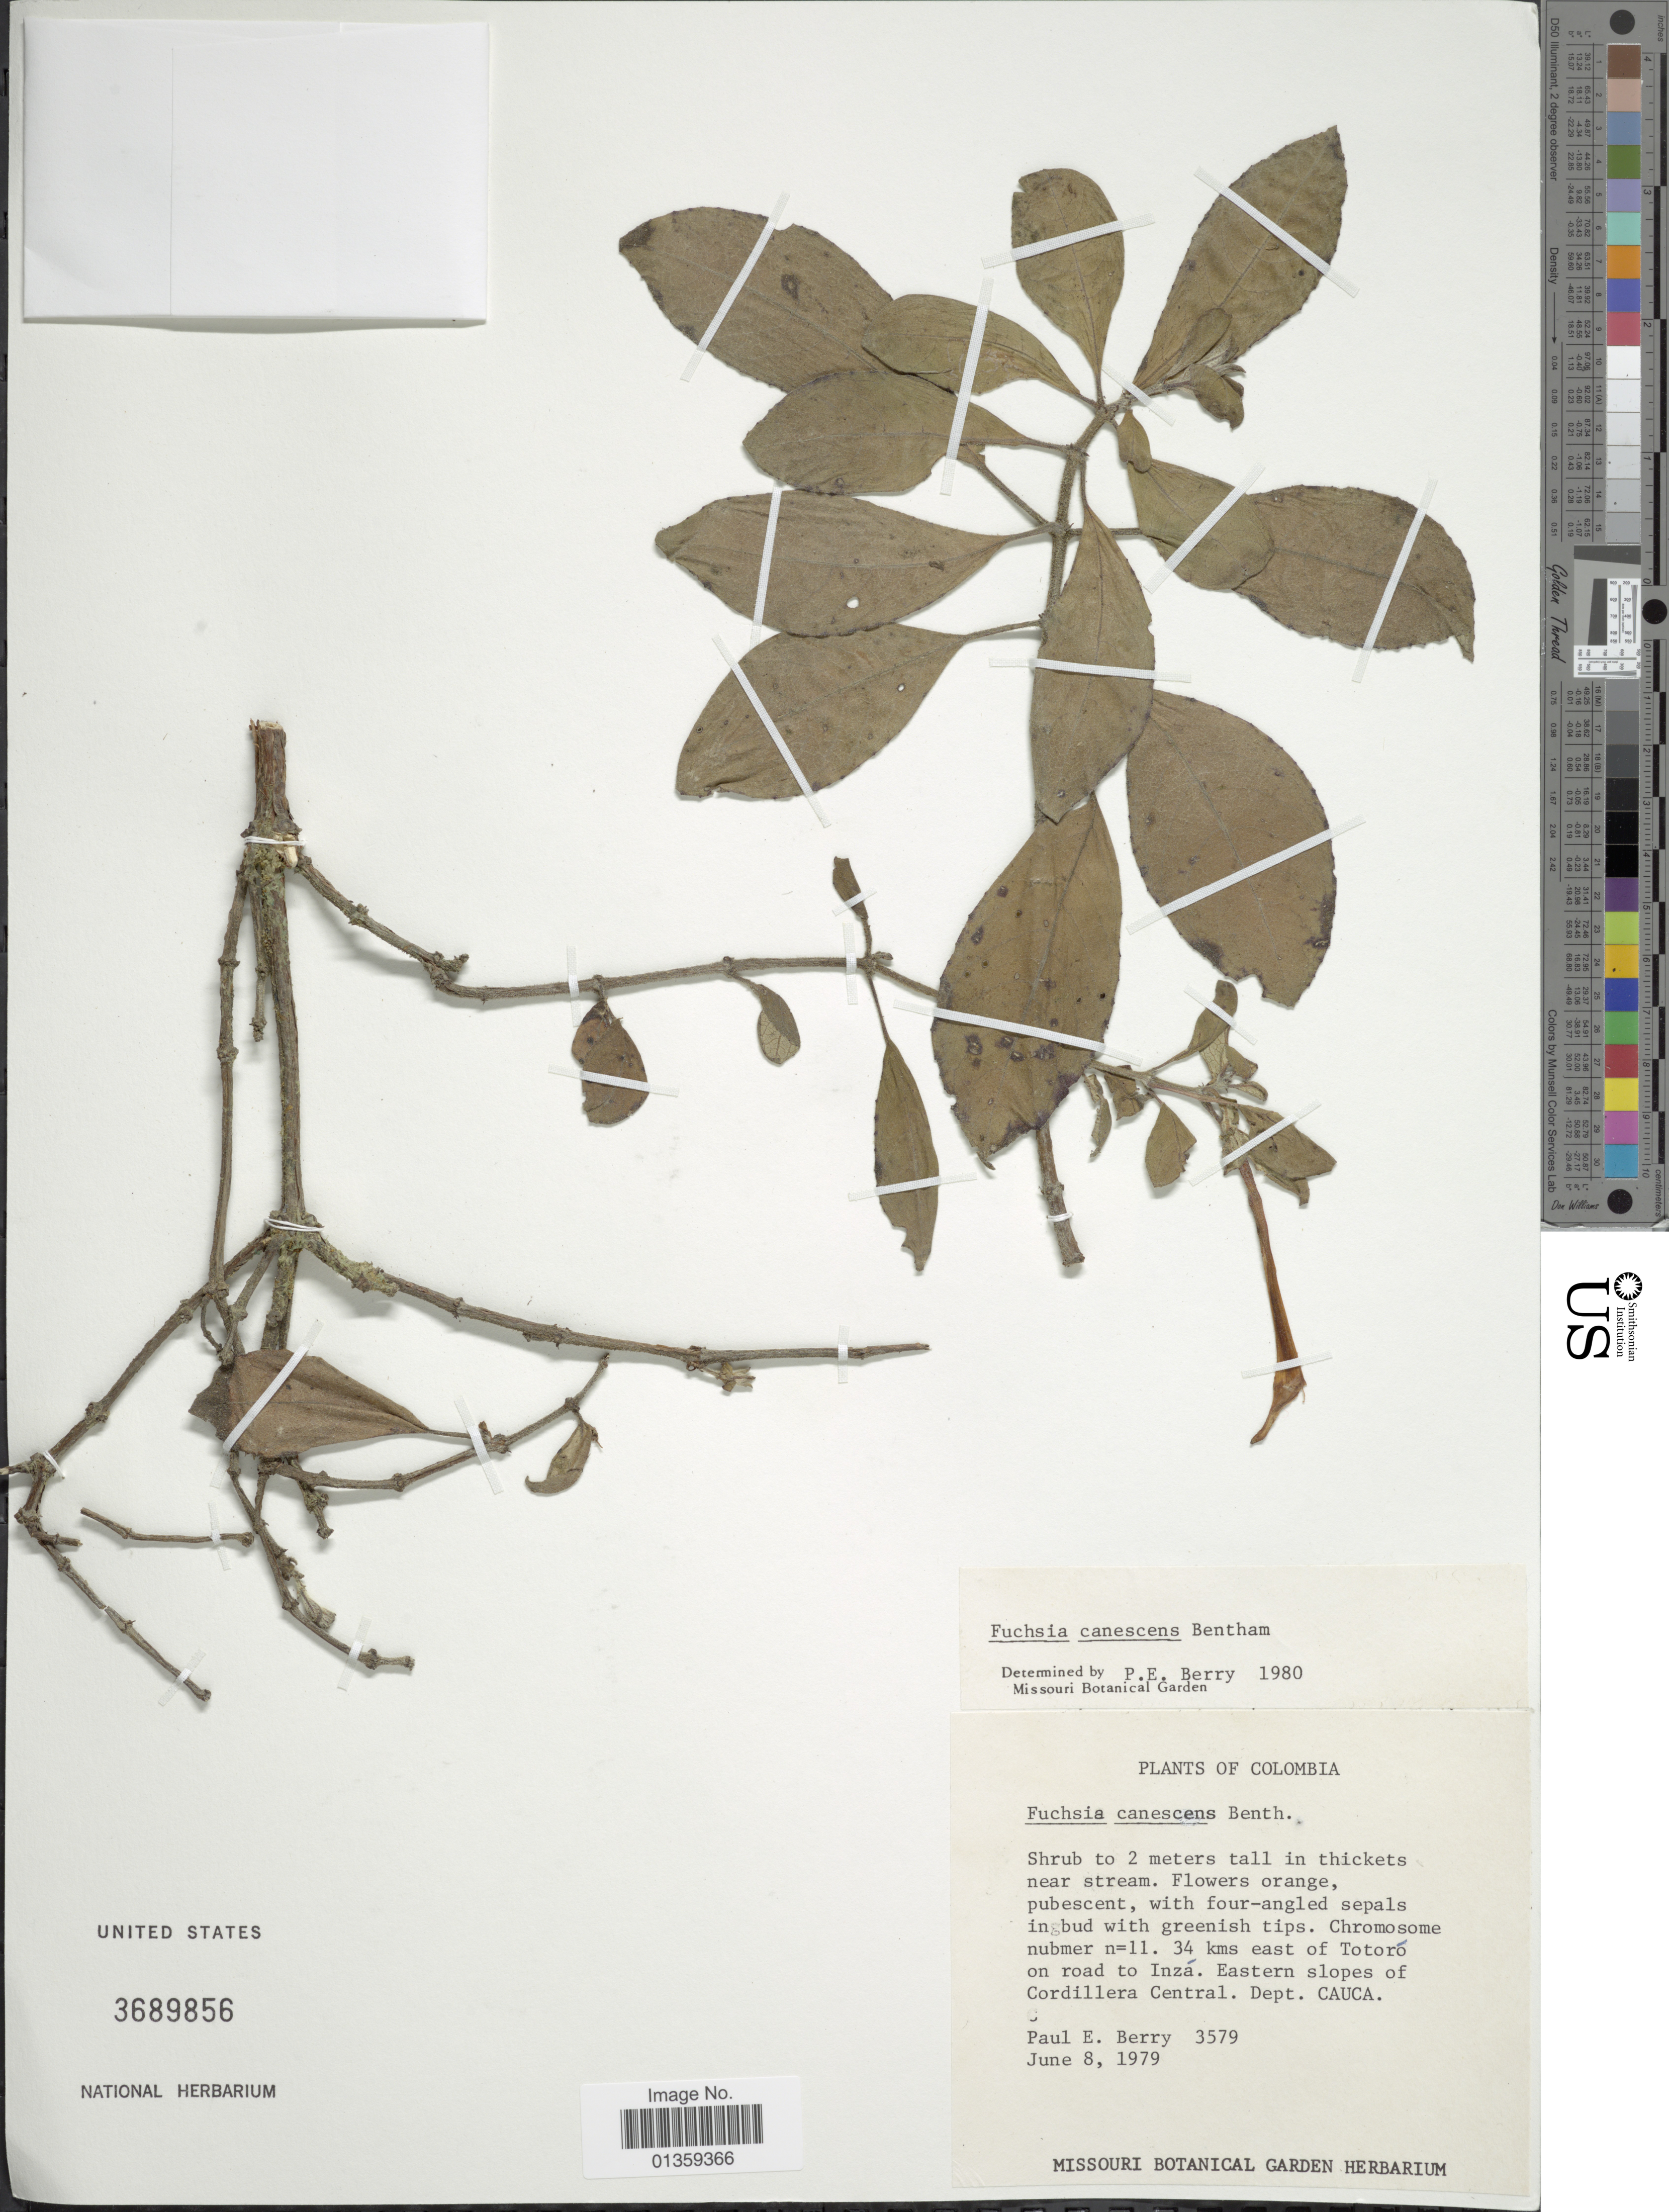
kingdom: Plantae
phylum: Tracheophyta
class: Magnoliopsida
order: Myrtales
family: Onagraceae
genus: Fuchsia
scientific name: Fuchsia canescens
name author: Benth.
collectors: P. E. Berry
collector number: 3579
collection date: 1979-06-08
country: Colombia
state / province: Cauca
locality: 34 kms east of Totoró on road to Inzá. Eastern slopes of Cordillera Central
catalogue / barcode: US 3689856